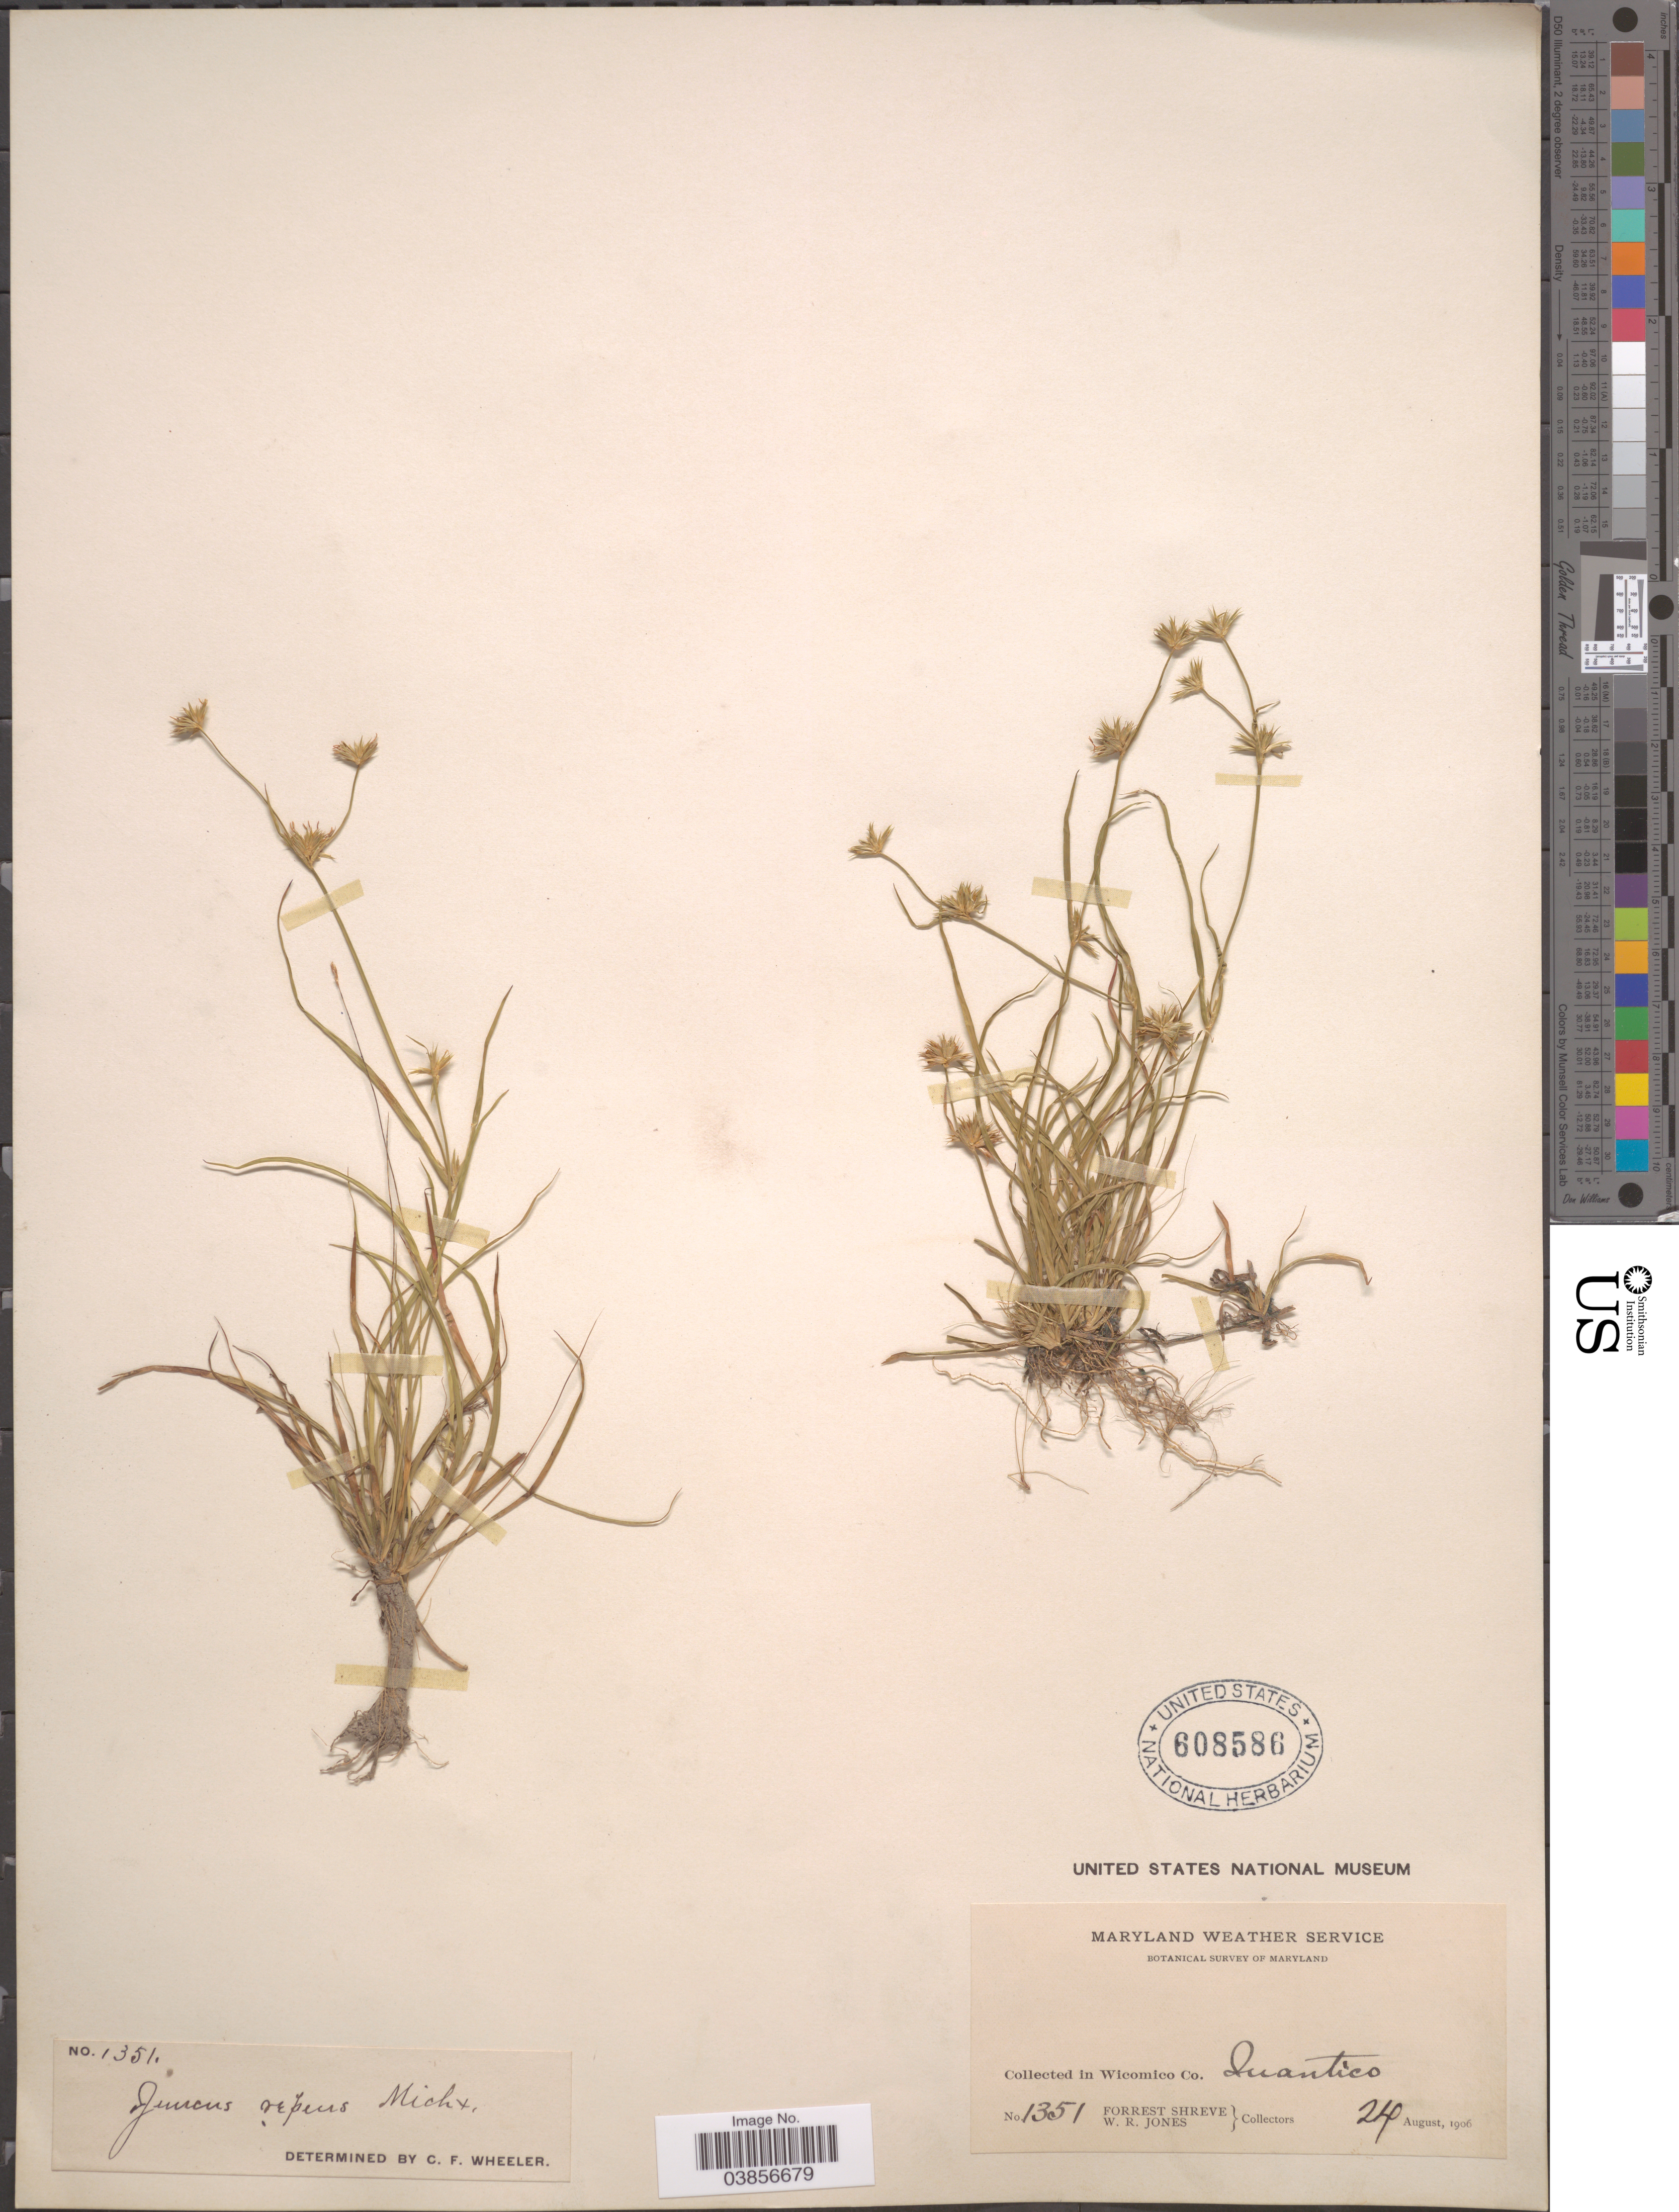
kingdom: Plantae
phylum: Tracheophyta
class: Liliopsida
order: Poales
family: Juncaceae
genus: Juncus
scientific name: Juncus repens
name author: Michx.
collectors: F. Shreve & W. R. Jones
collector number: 1351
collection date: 1906-08-24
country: United States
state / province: Maryland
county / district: Wicomico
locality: In Wicomico Co. Quantico.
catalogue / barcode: US 608586